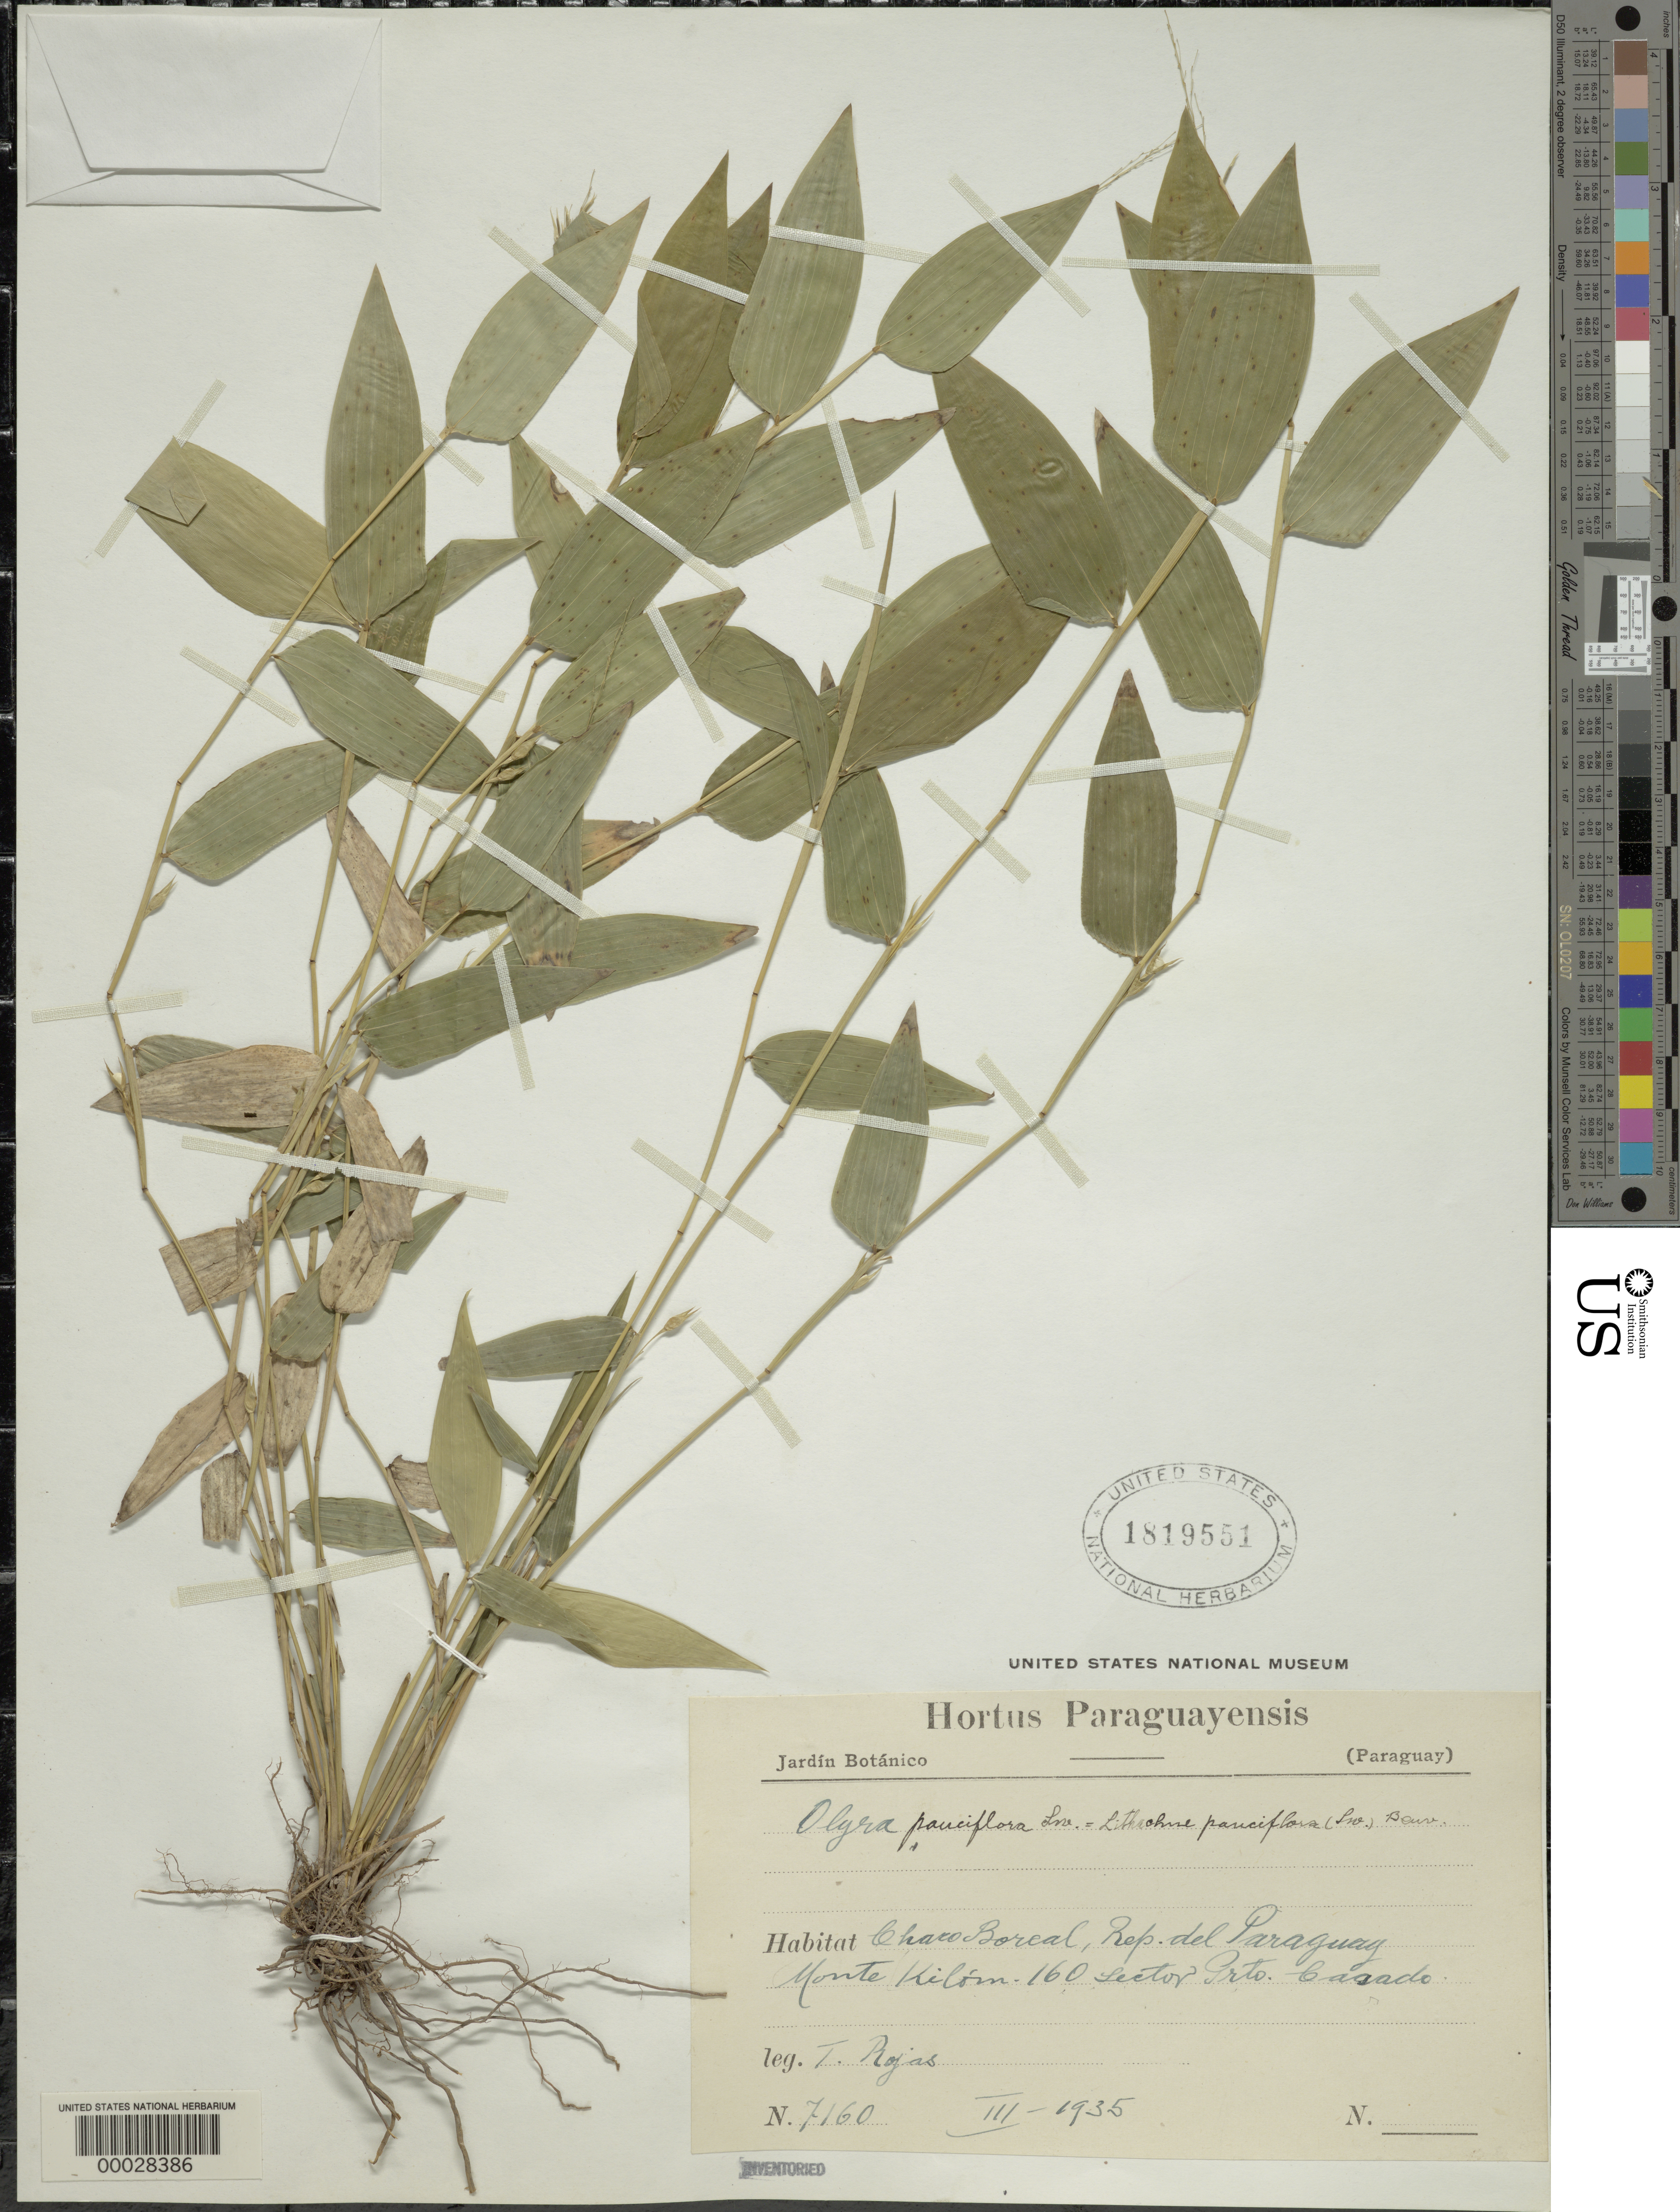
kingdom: Plantae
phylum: Tracheophyta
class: Liliopsida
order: Poales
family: Poaceae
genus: Lithachne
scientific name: Lithachne pauciflora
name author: (Sw.) P. Beauv.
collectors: T. Rojas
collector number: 7160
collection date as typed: Mar 1935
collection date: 1935-03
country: Paraguay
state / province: Boquerón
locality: Chaco boreal, monte kilom. 160, puerto casado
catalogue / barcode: US 1819551